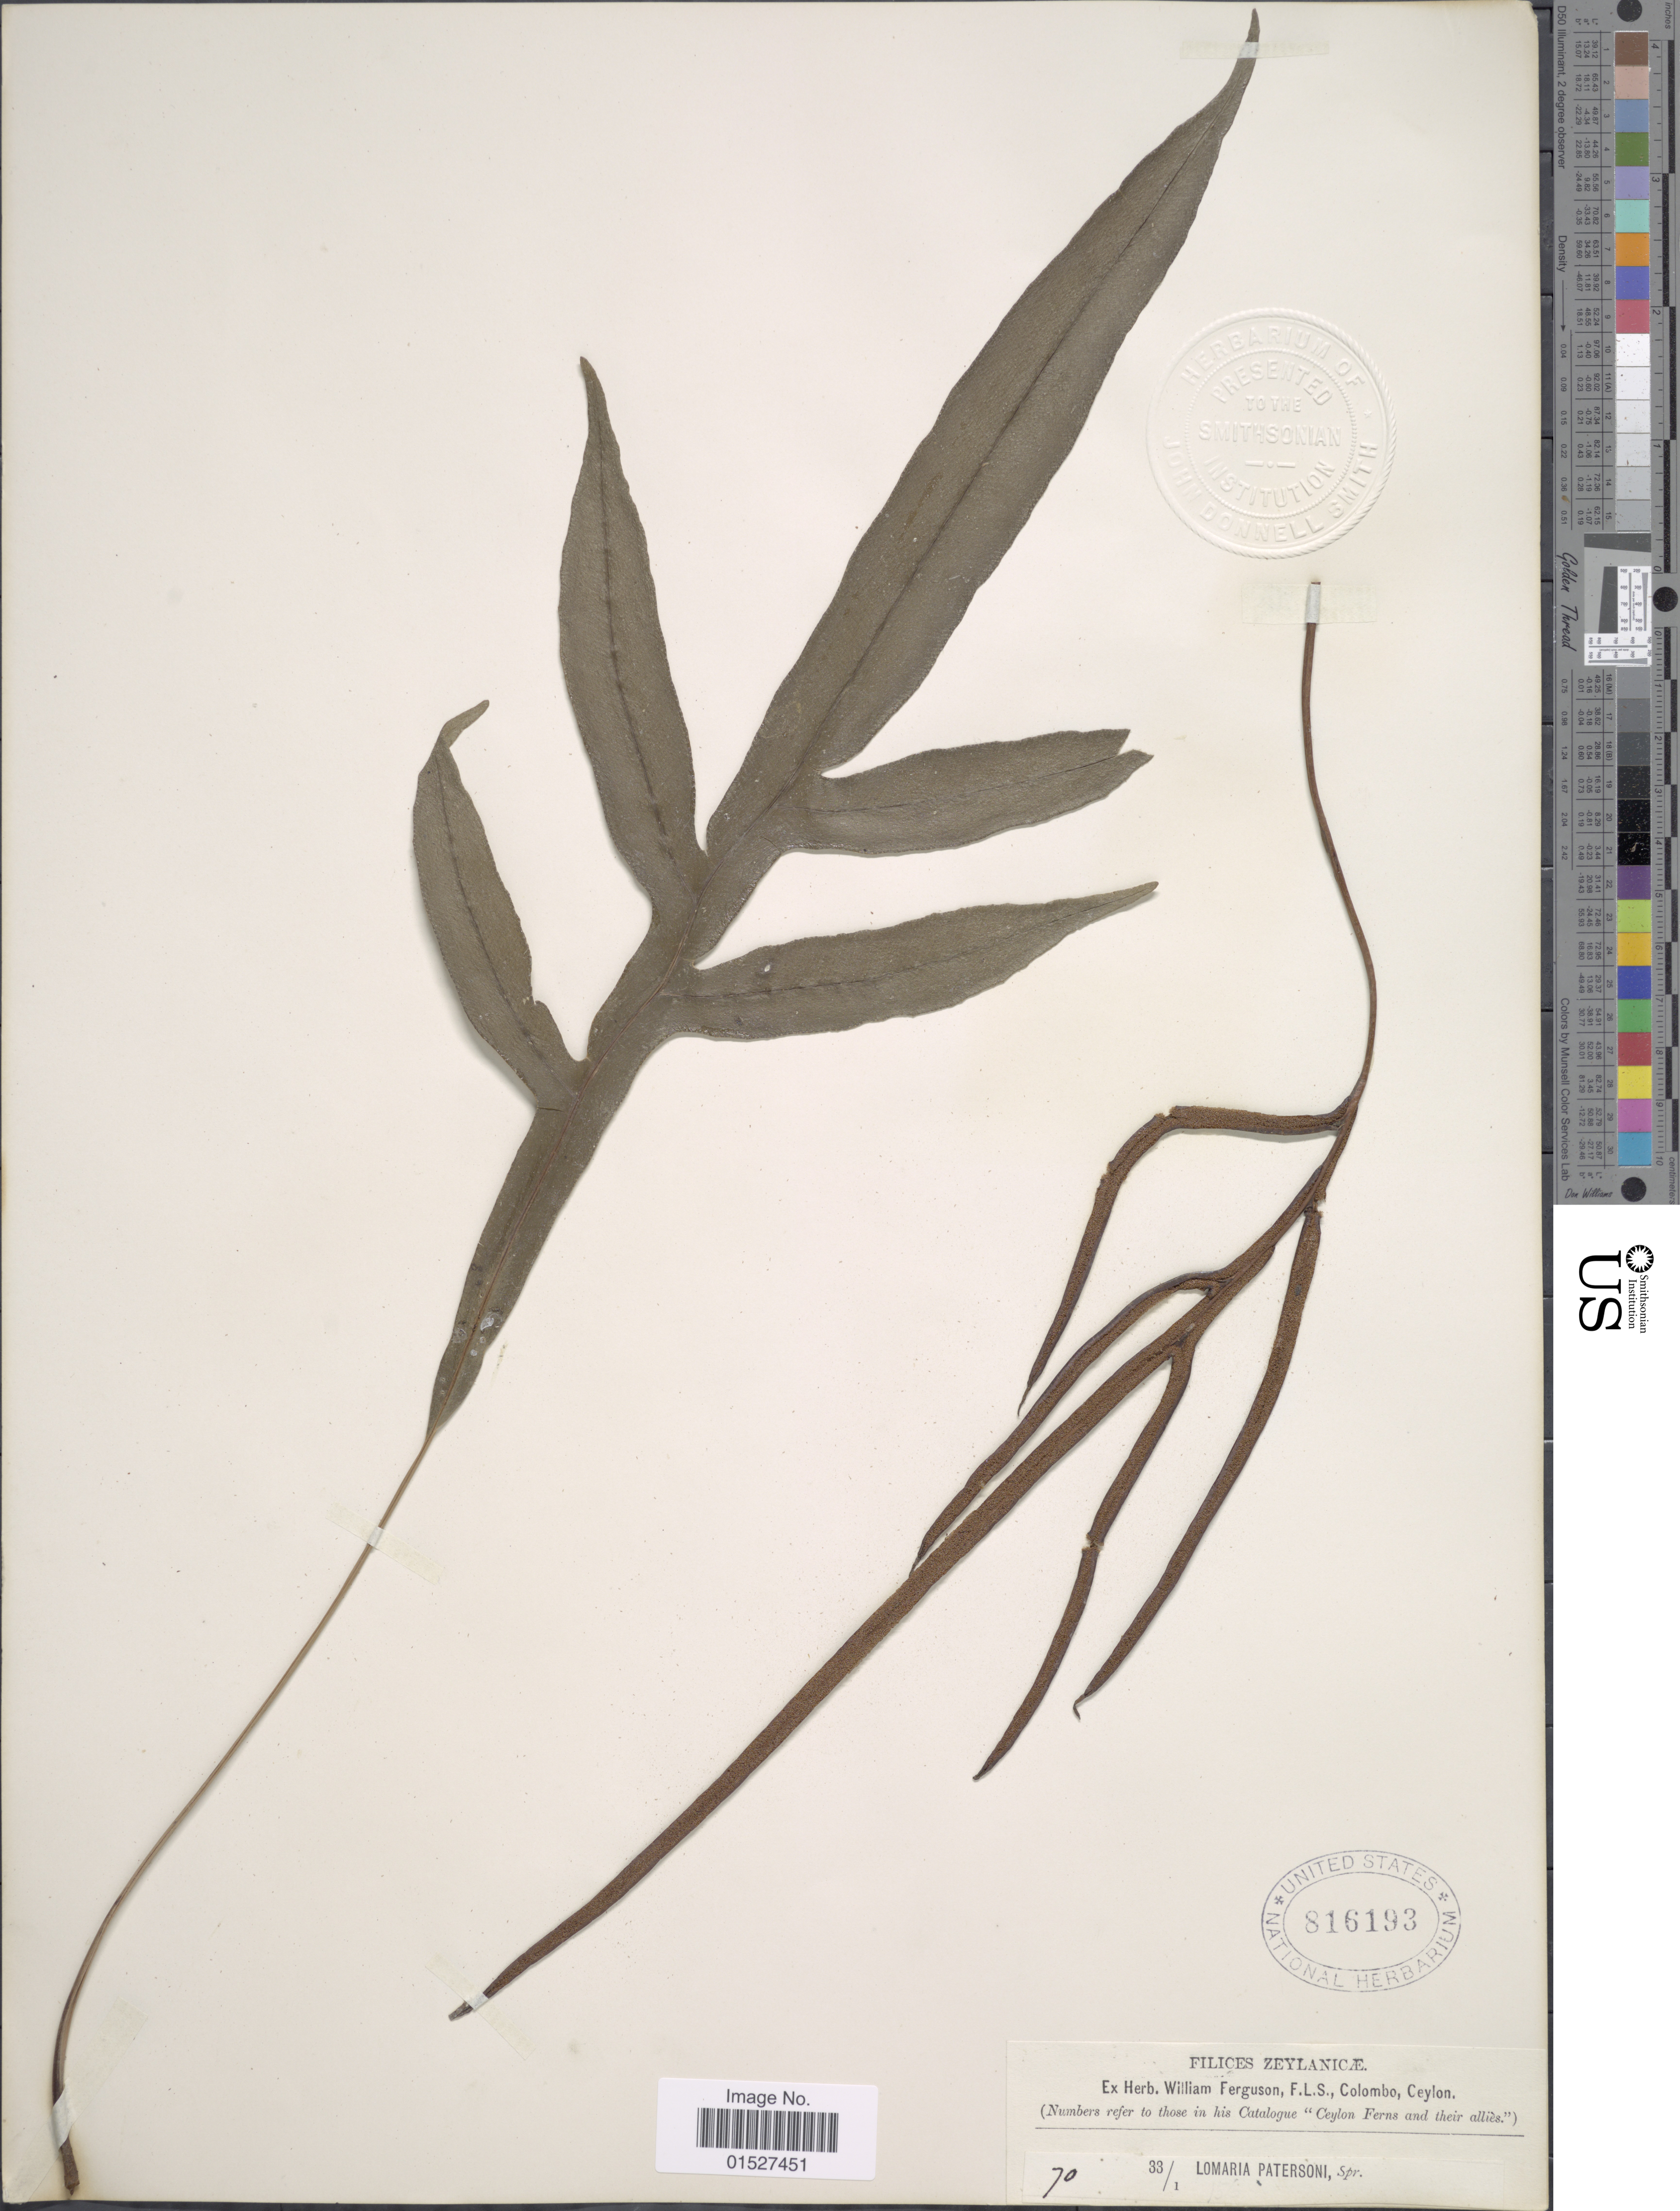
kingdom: Plantae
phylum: Tracheophyta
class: Polypodiopsida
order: Polypodiales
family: Blechnaceae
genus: Blechnum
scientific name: Blechnum patersonii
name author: (R. Br.) Mett.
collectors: ex herb. W. Ferguson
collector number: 70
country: Sri Lanka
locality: Filices Zeylanicae.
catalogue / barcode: US 816193